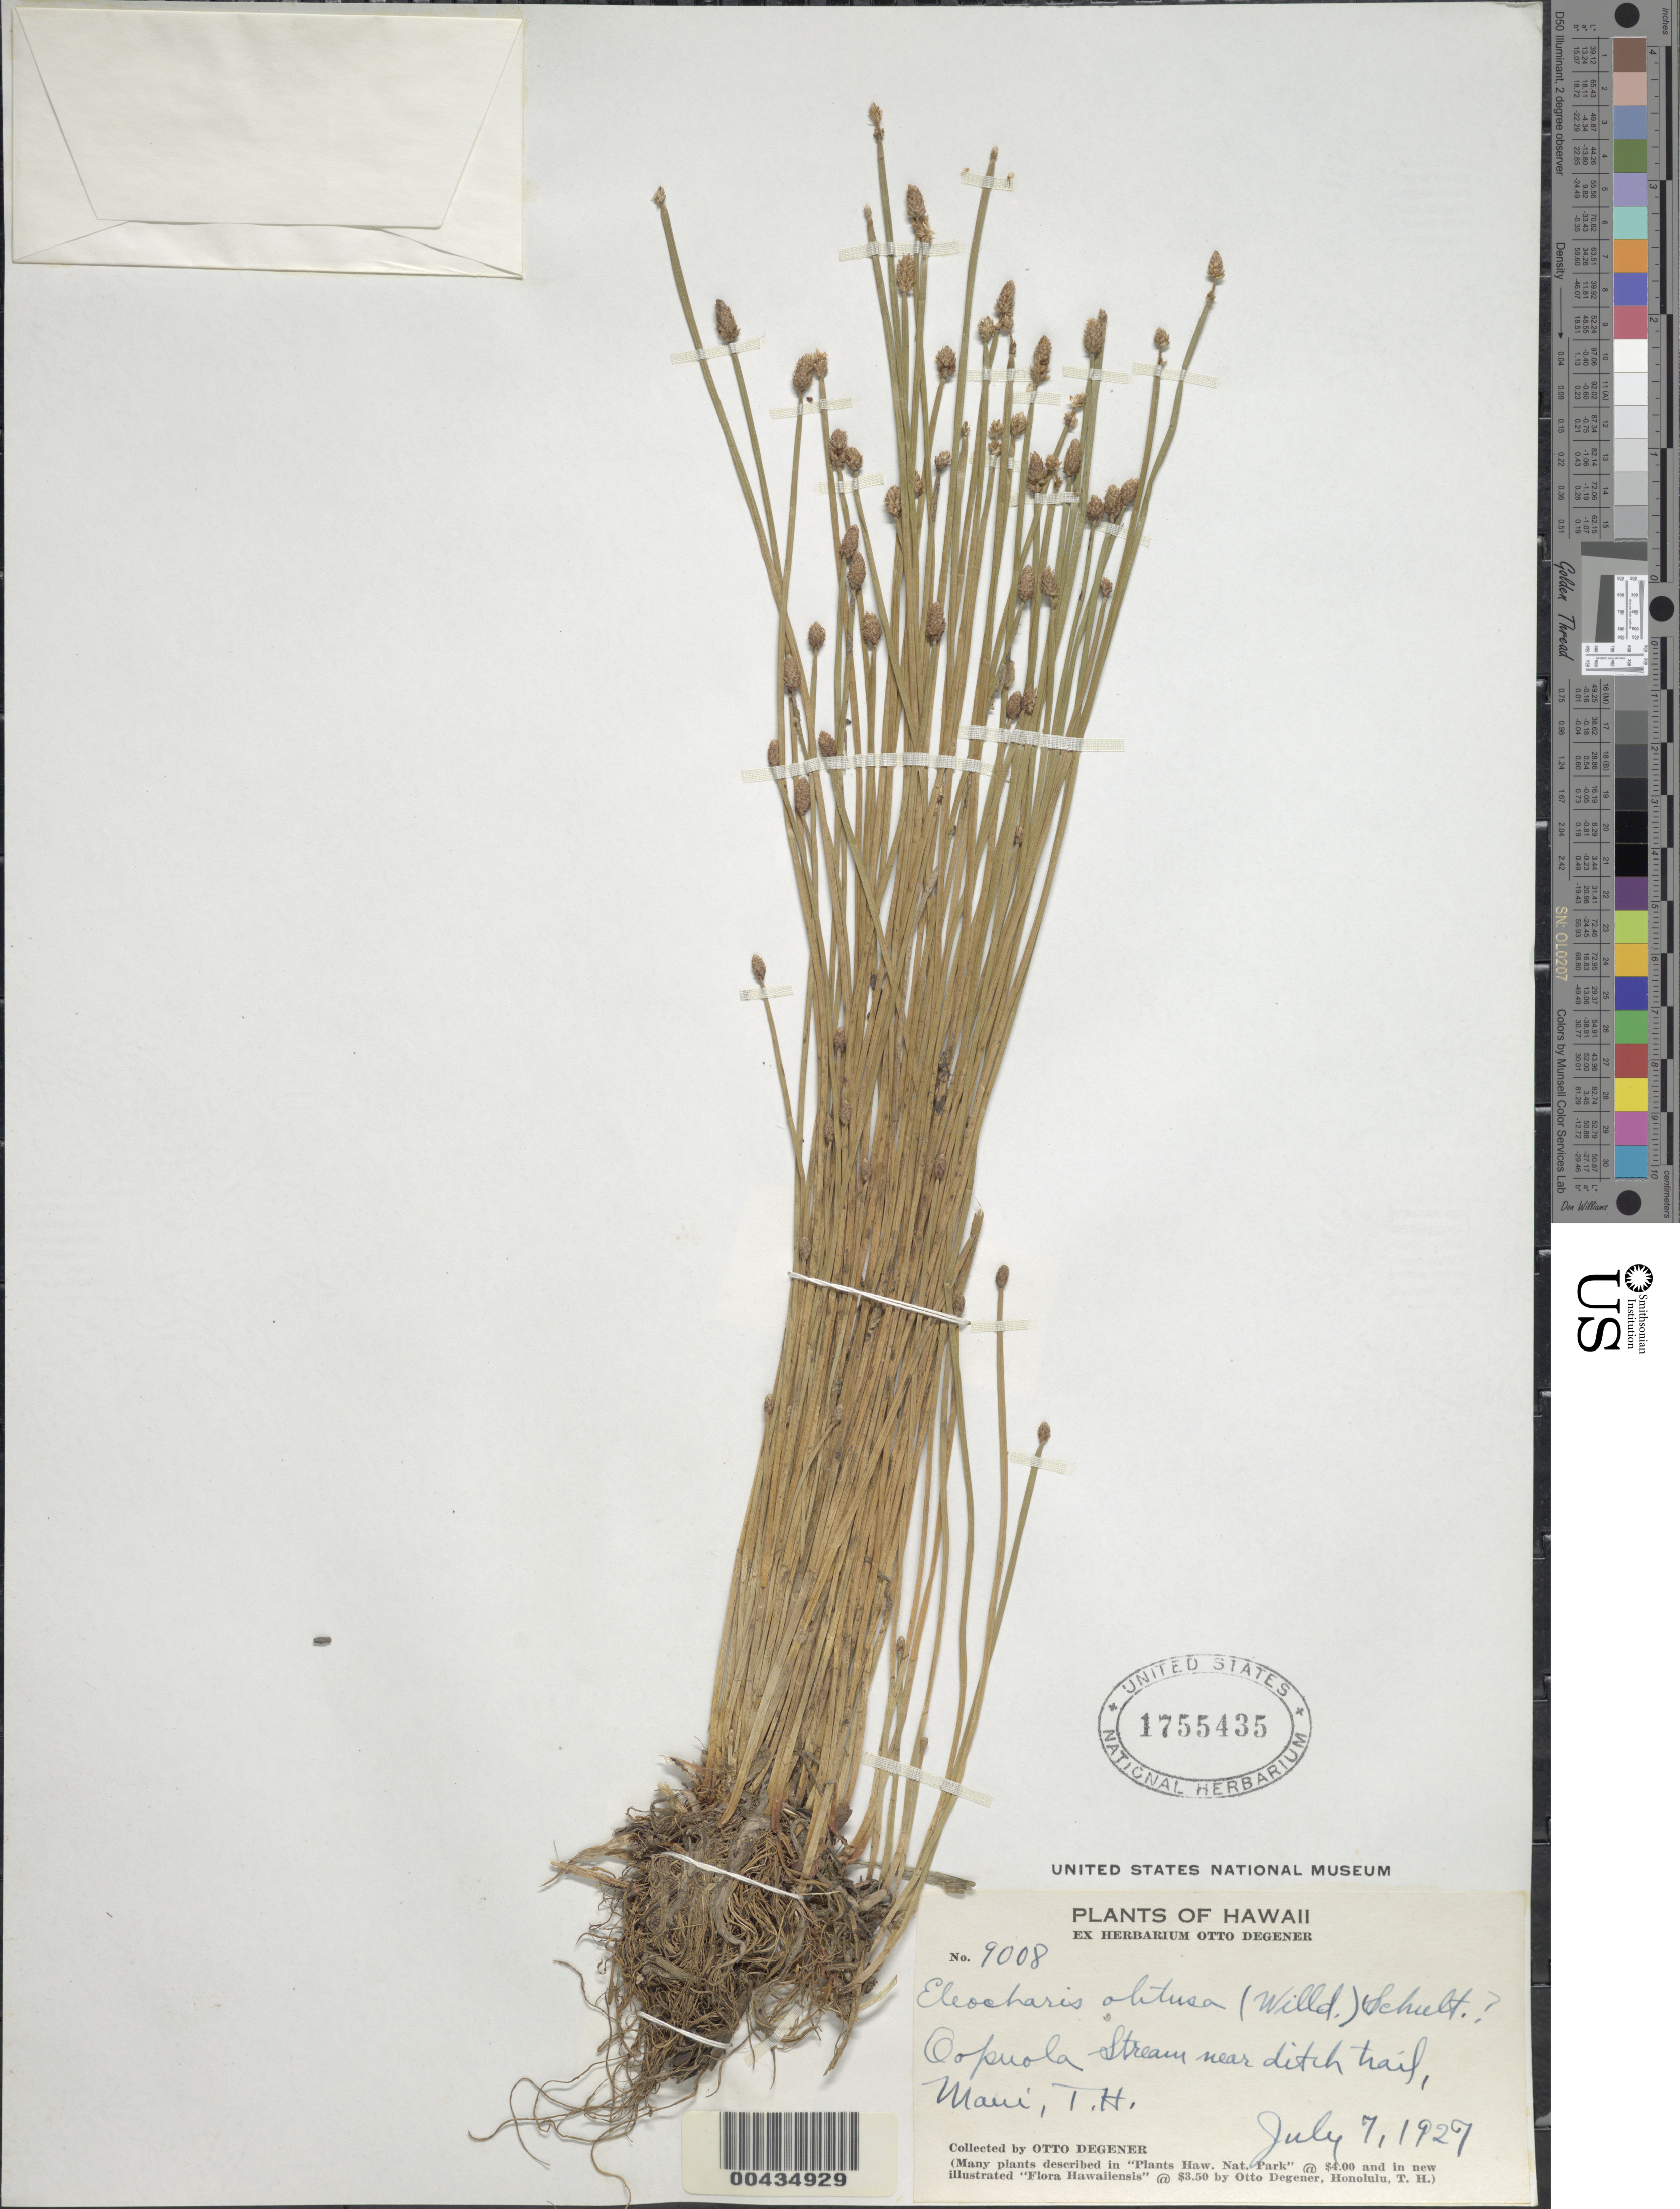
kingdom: Plantae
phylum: Tracheophyta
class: Liliopsida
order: Poales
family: Cyperaceae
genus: Eleocharis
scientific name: Eleocharis obtusa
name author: (Willd.) Schult.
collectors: O. Degener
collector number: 9008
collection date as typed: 7 Jul 1927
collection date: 1927-07-07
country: United States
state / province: Hawaii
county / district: Maui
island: Maui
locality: Oopuola Stream near ditch trail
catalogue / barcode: US 1755435